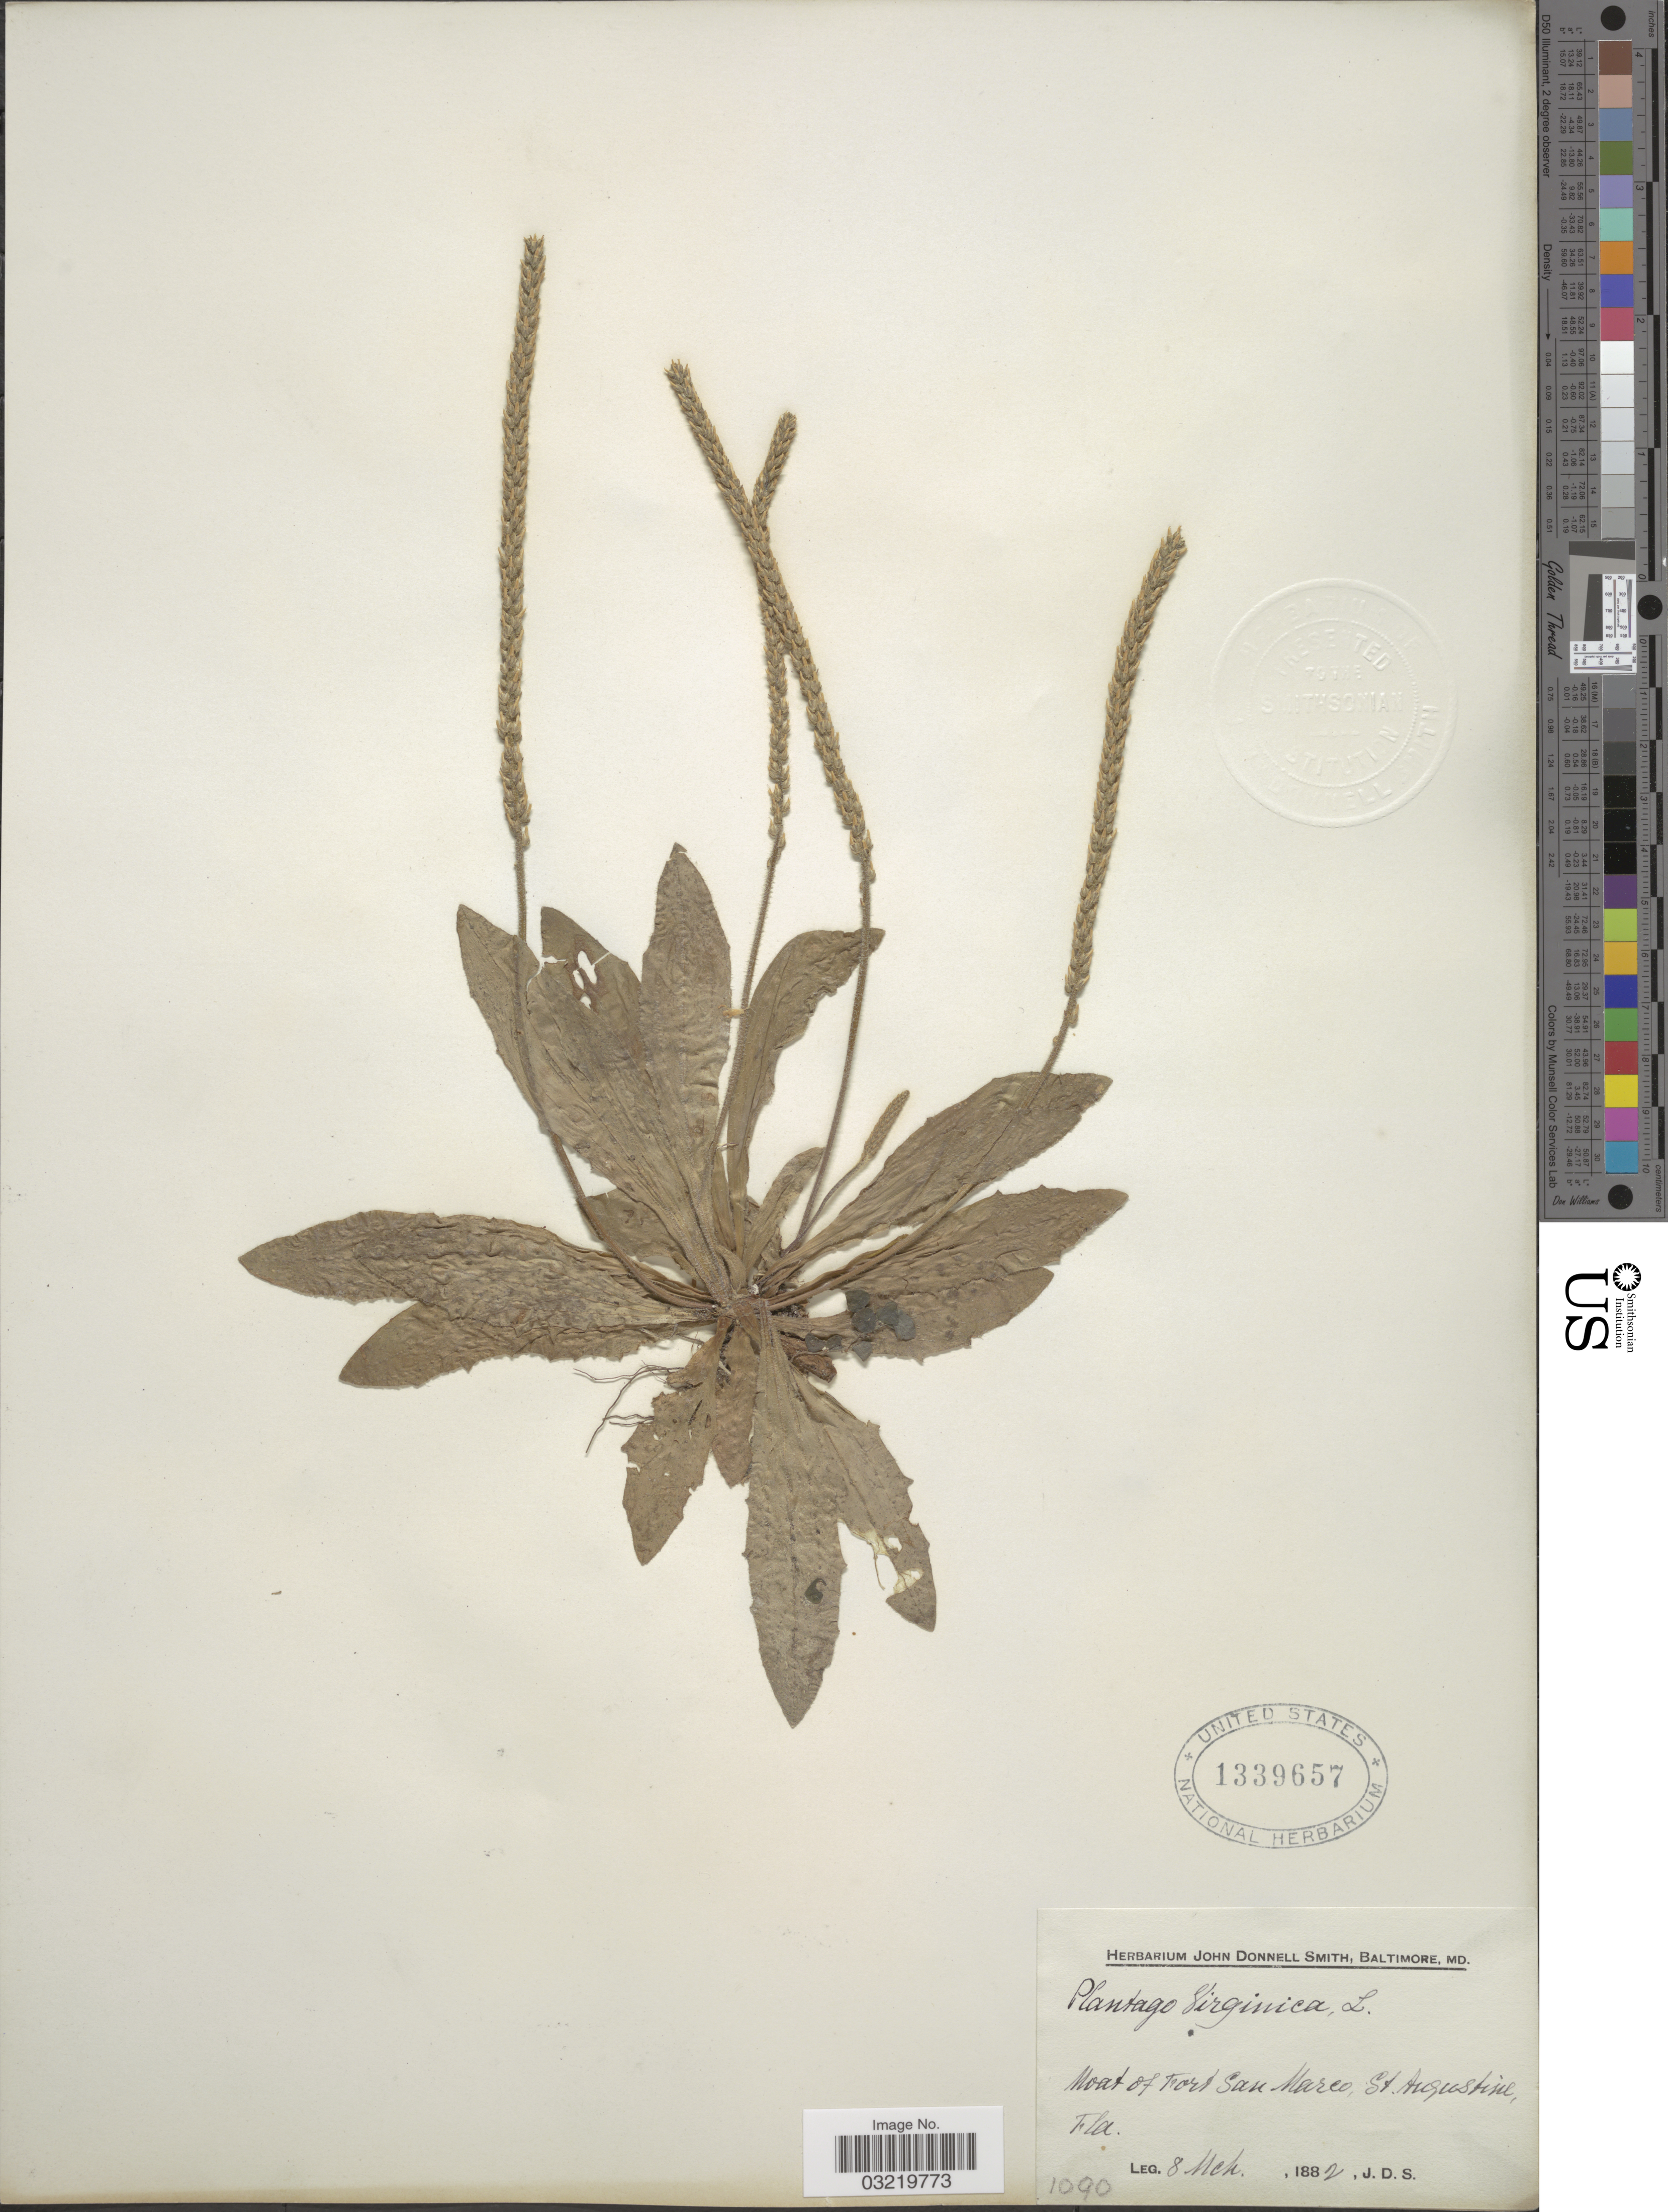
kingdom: Plantae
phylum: Tracheophyta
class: Magnoliopsida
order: Lamiales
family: Plantaginaceae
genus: Plantago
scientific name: Plantago virginica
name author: L.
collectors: J. Donnell Smith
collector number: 1090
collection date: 1882-03-08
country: United States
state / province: Florida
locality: Moat of Fort San Marco, St. Augustine.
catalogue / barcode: US 1339657